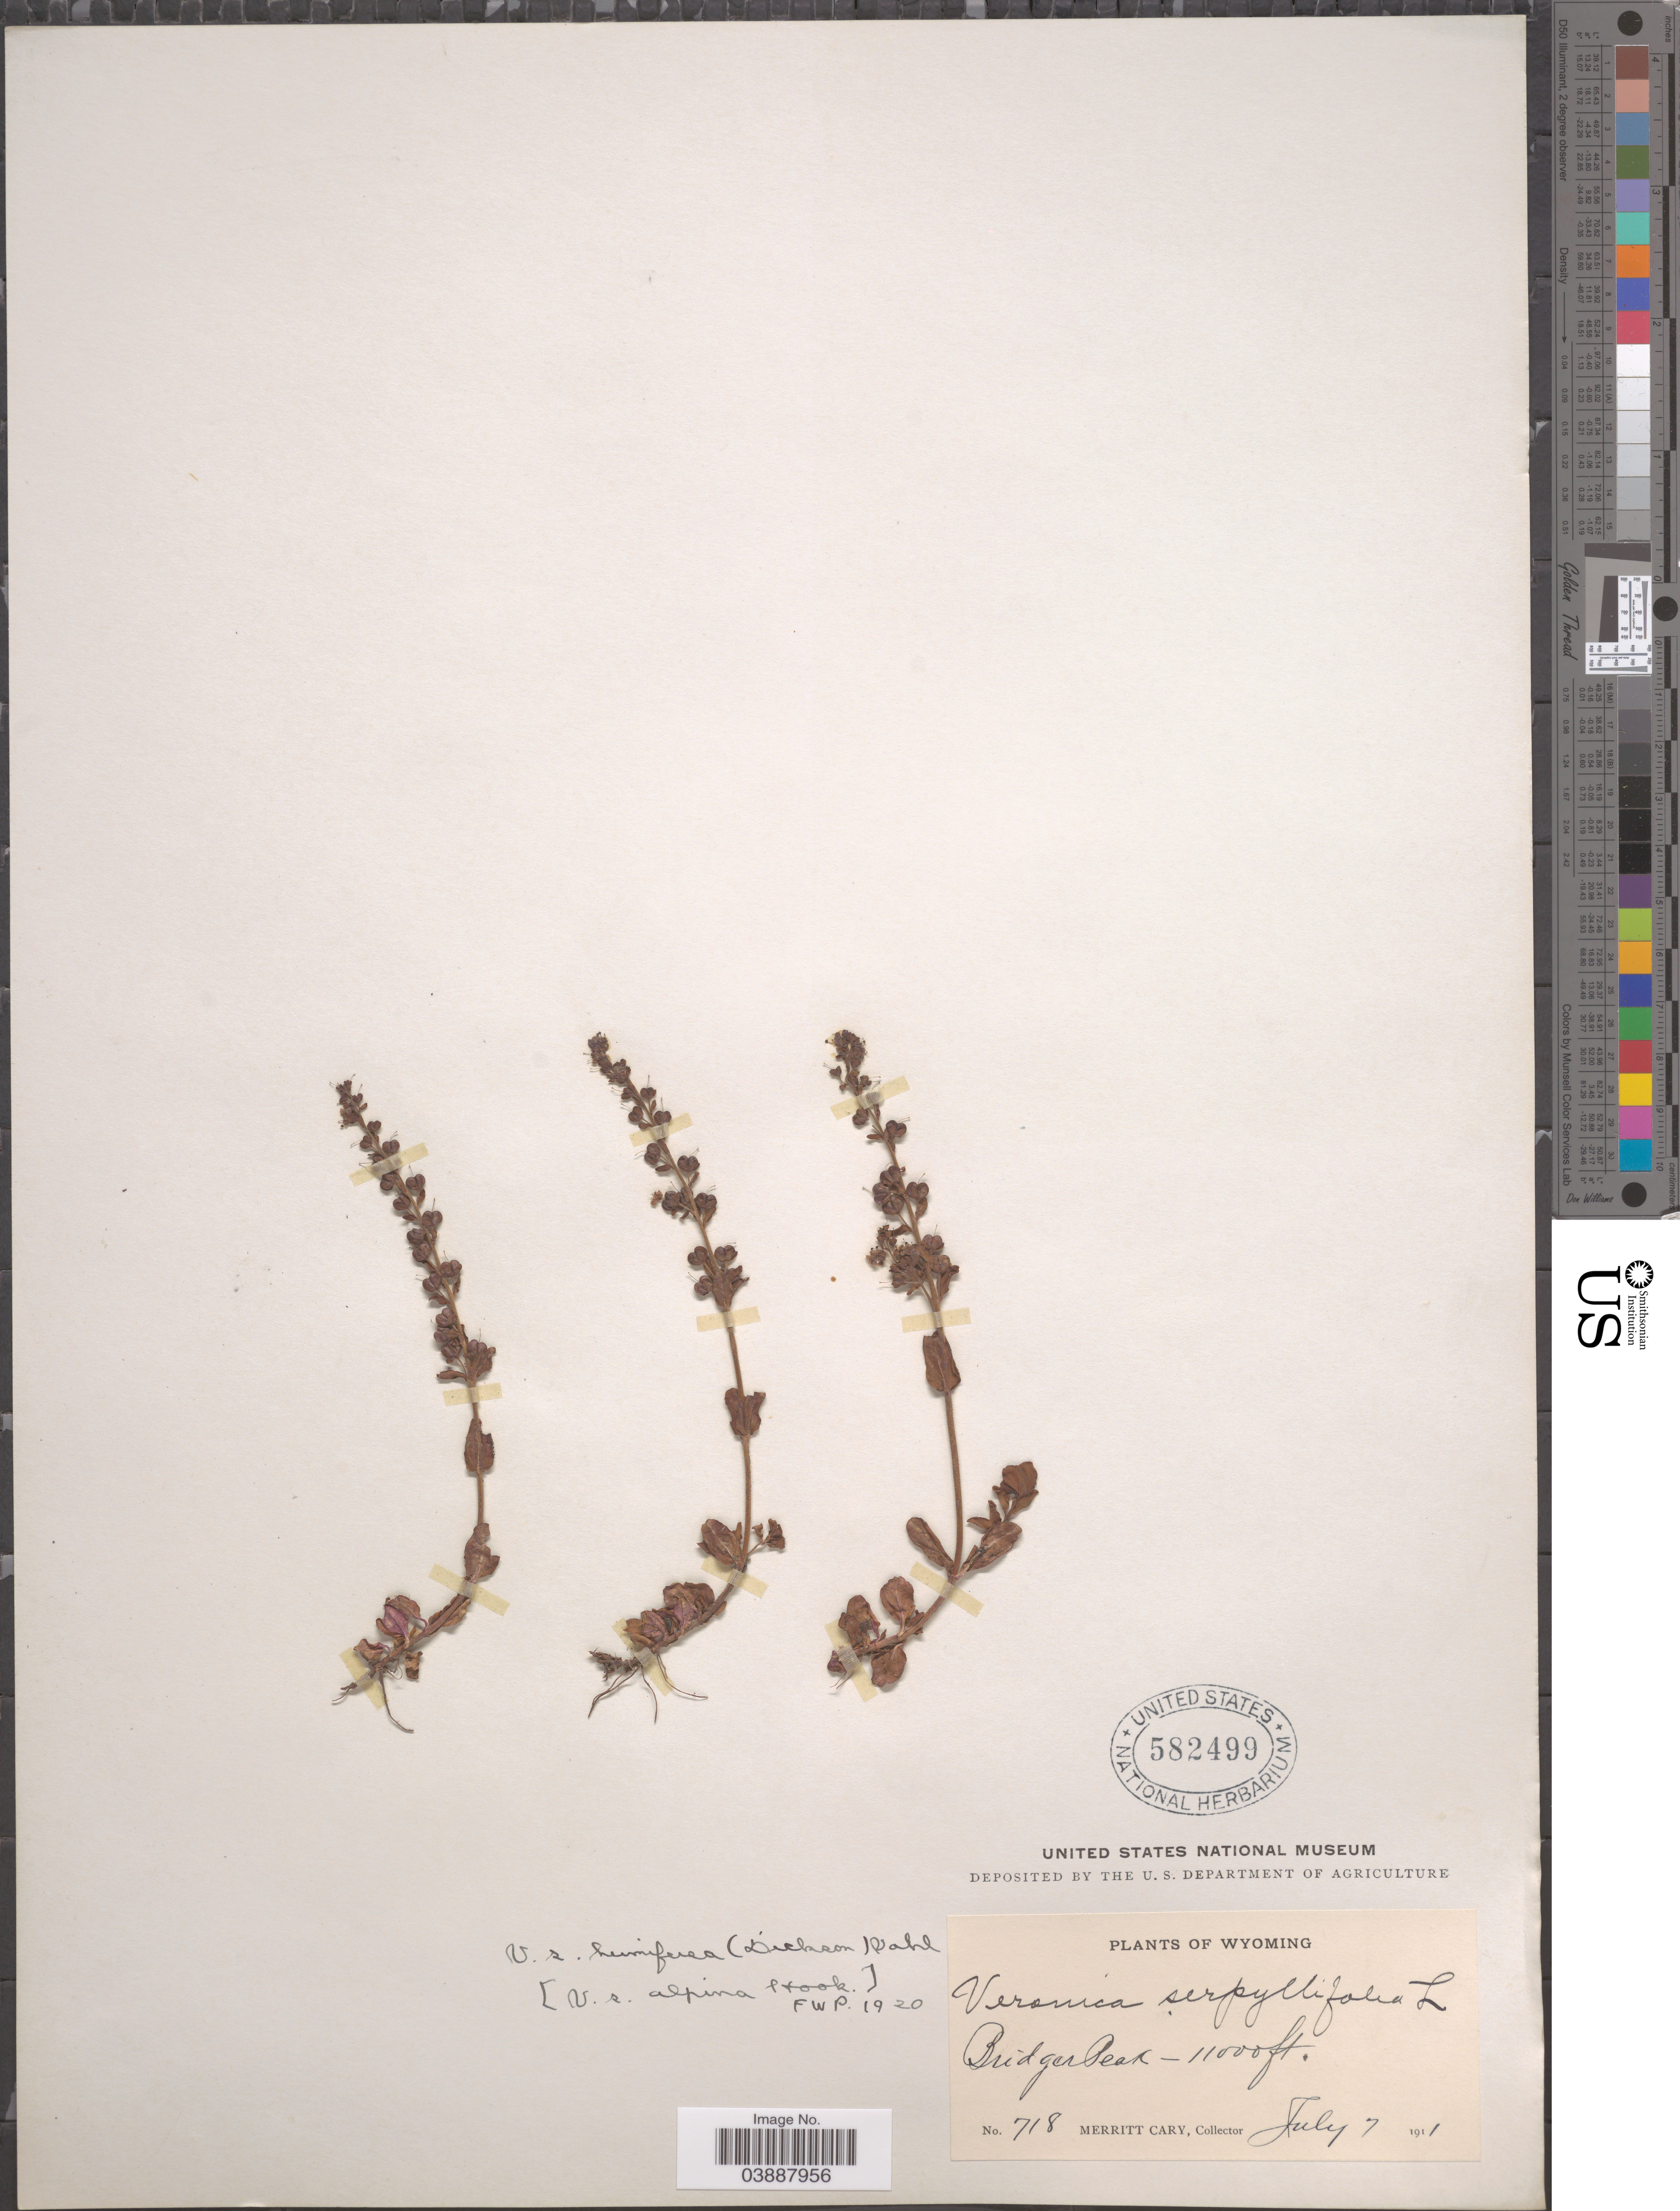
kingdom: Plantae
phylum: Tracheophyta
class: Magnoliopsida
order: Lamiales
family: Plantaginaceae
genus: Veronica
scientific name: Veronica serpyllifolia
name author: L.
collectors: M. Cary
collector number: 718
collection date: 1911-07-07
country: United States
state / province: Wyoming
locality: Bridger Peak.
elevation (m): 3353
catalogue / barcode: US 582499